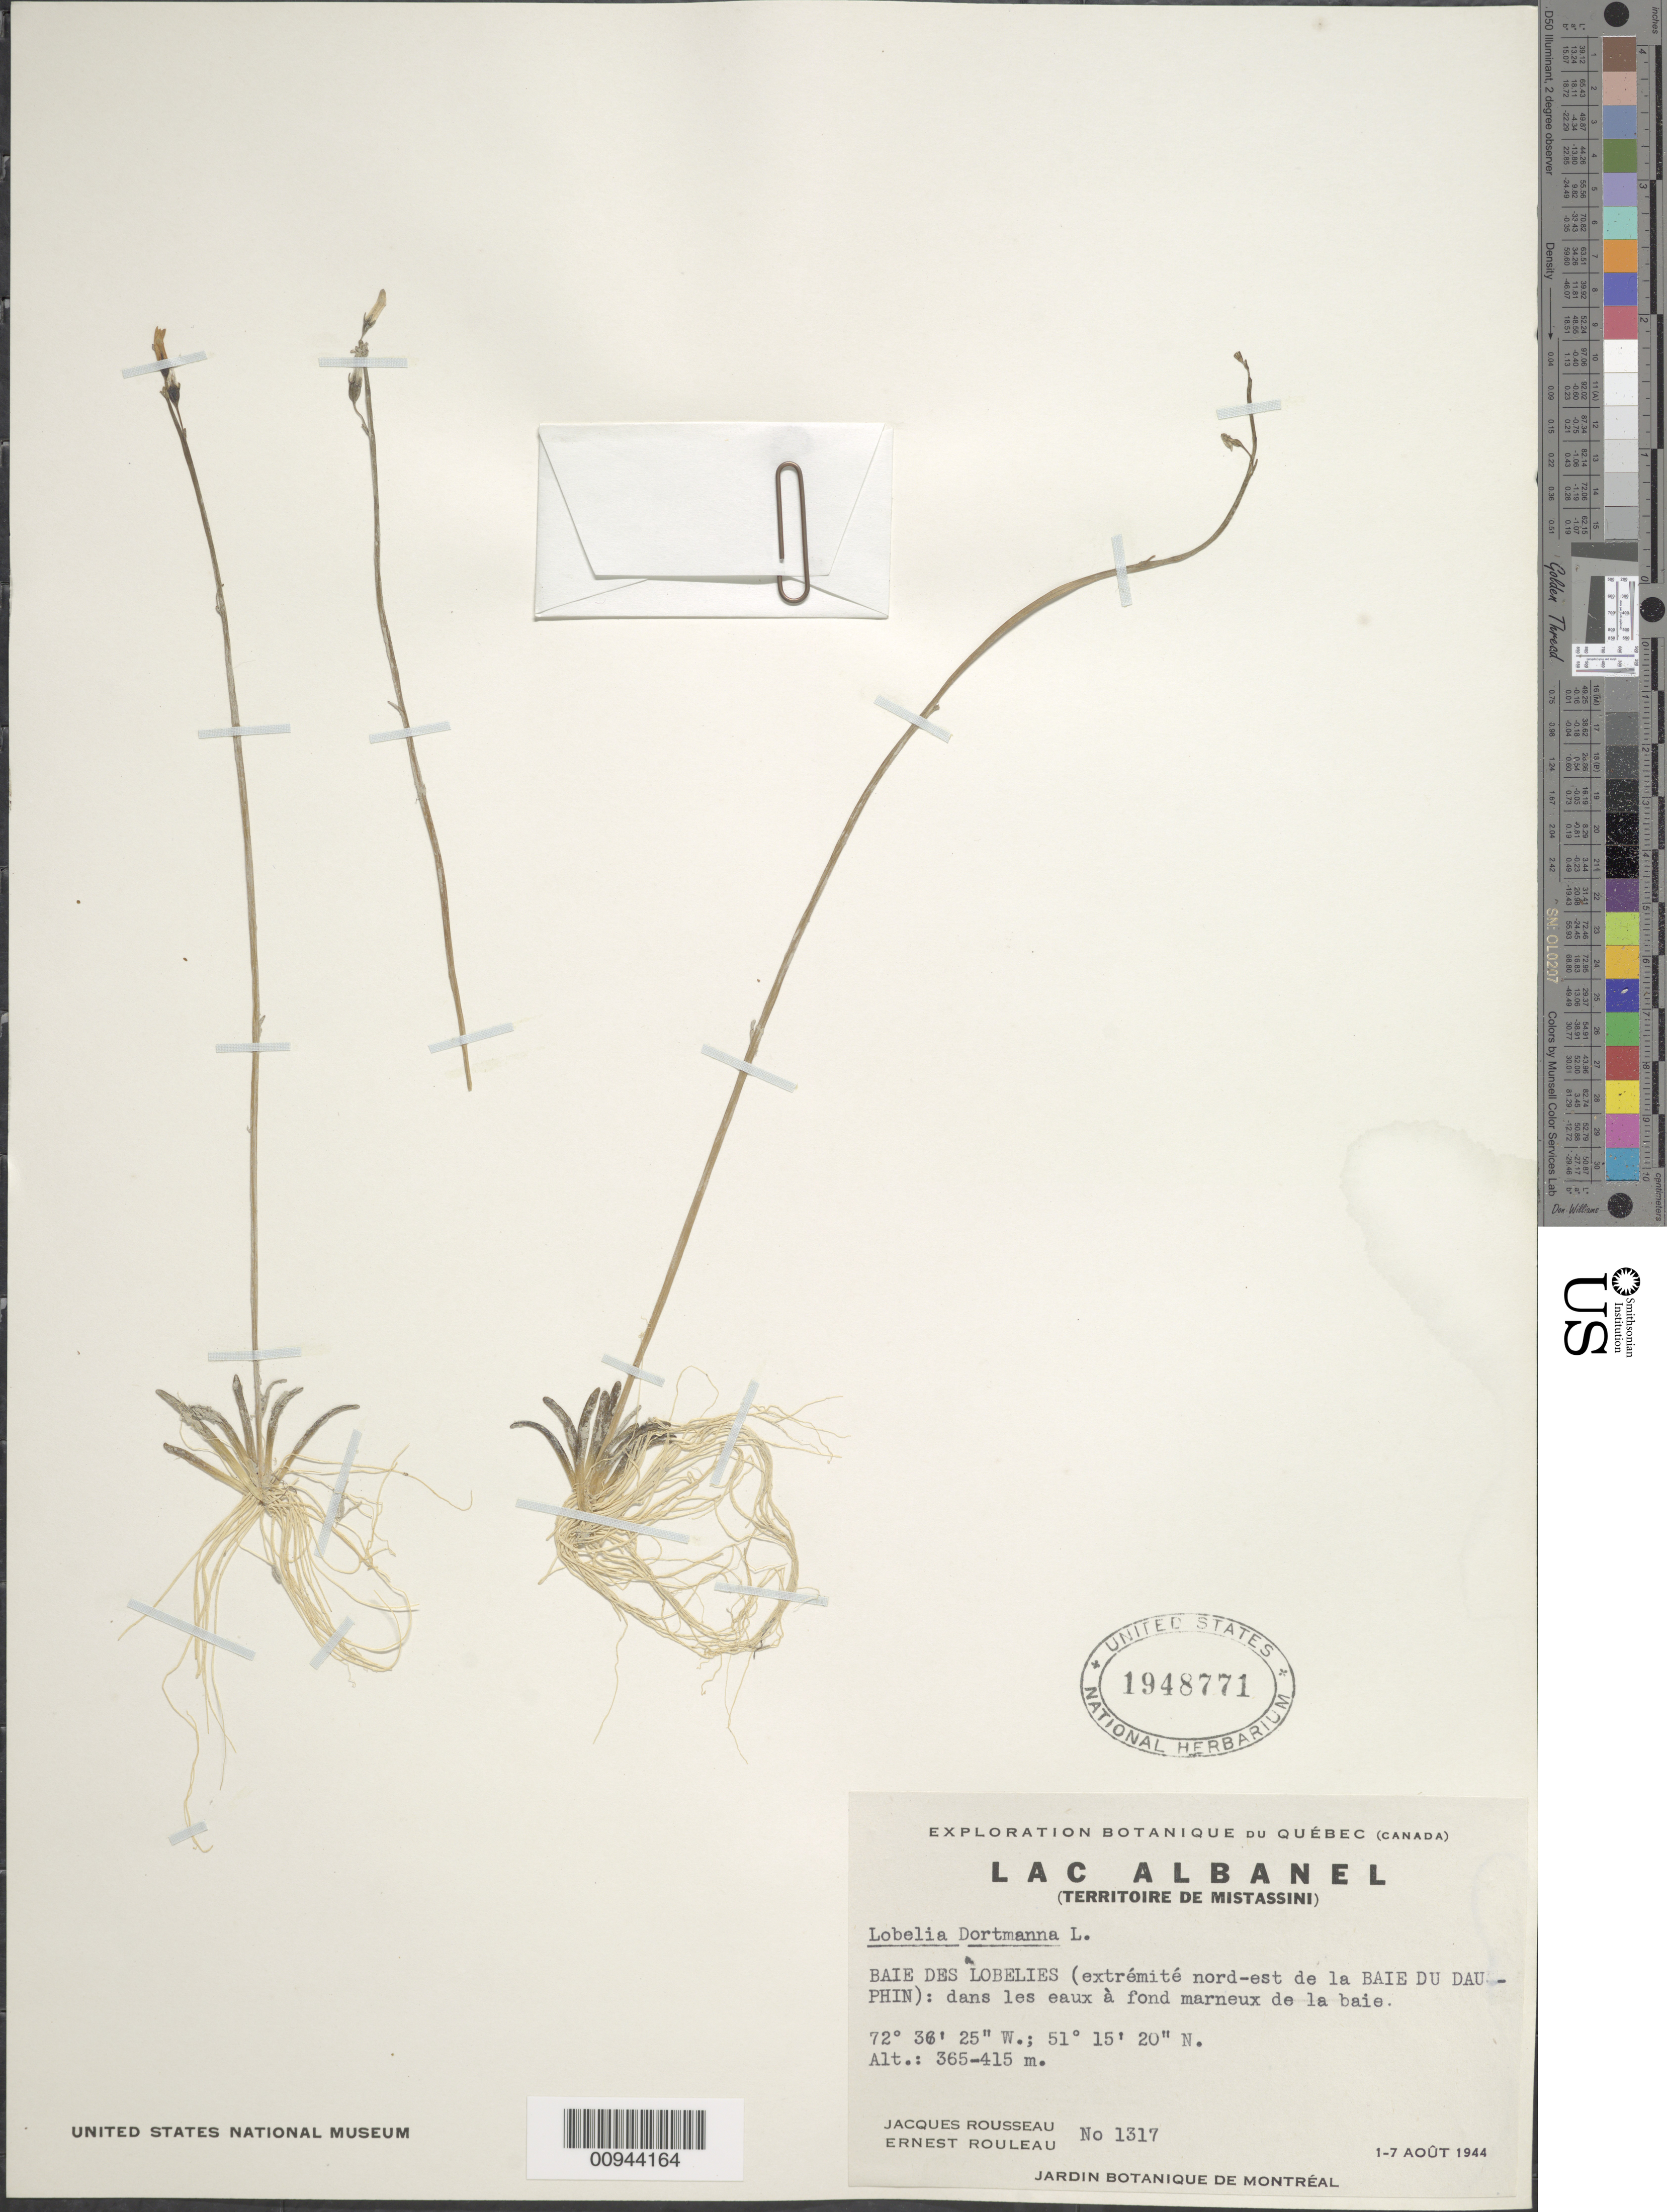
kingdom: Plantae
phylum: Tracheophyta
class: Magnoliopsida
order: Asterales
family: Campanulaceae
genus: Lobelia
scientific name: Lobelia dortmanna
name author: L.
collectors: J. Rousseau & E. Rouleau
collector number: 1317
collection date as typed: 01 Aug 1944 to 7 Aug 1944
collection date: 1944-08-01/1944-08-07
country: Canada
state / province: Quebec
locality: Baie des Lobelies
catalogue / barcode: US 1948771